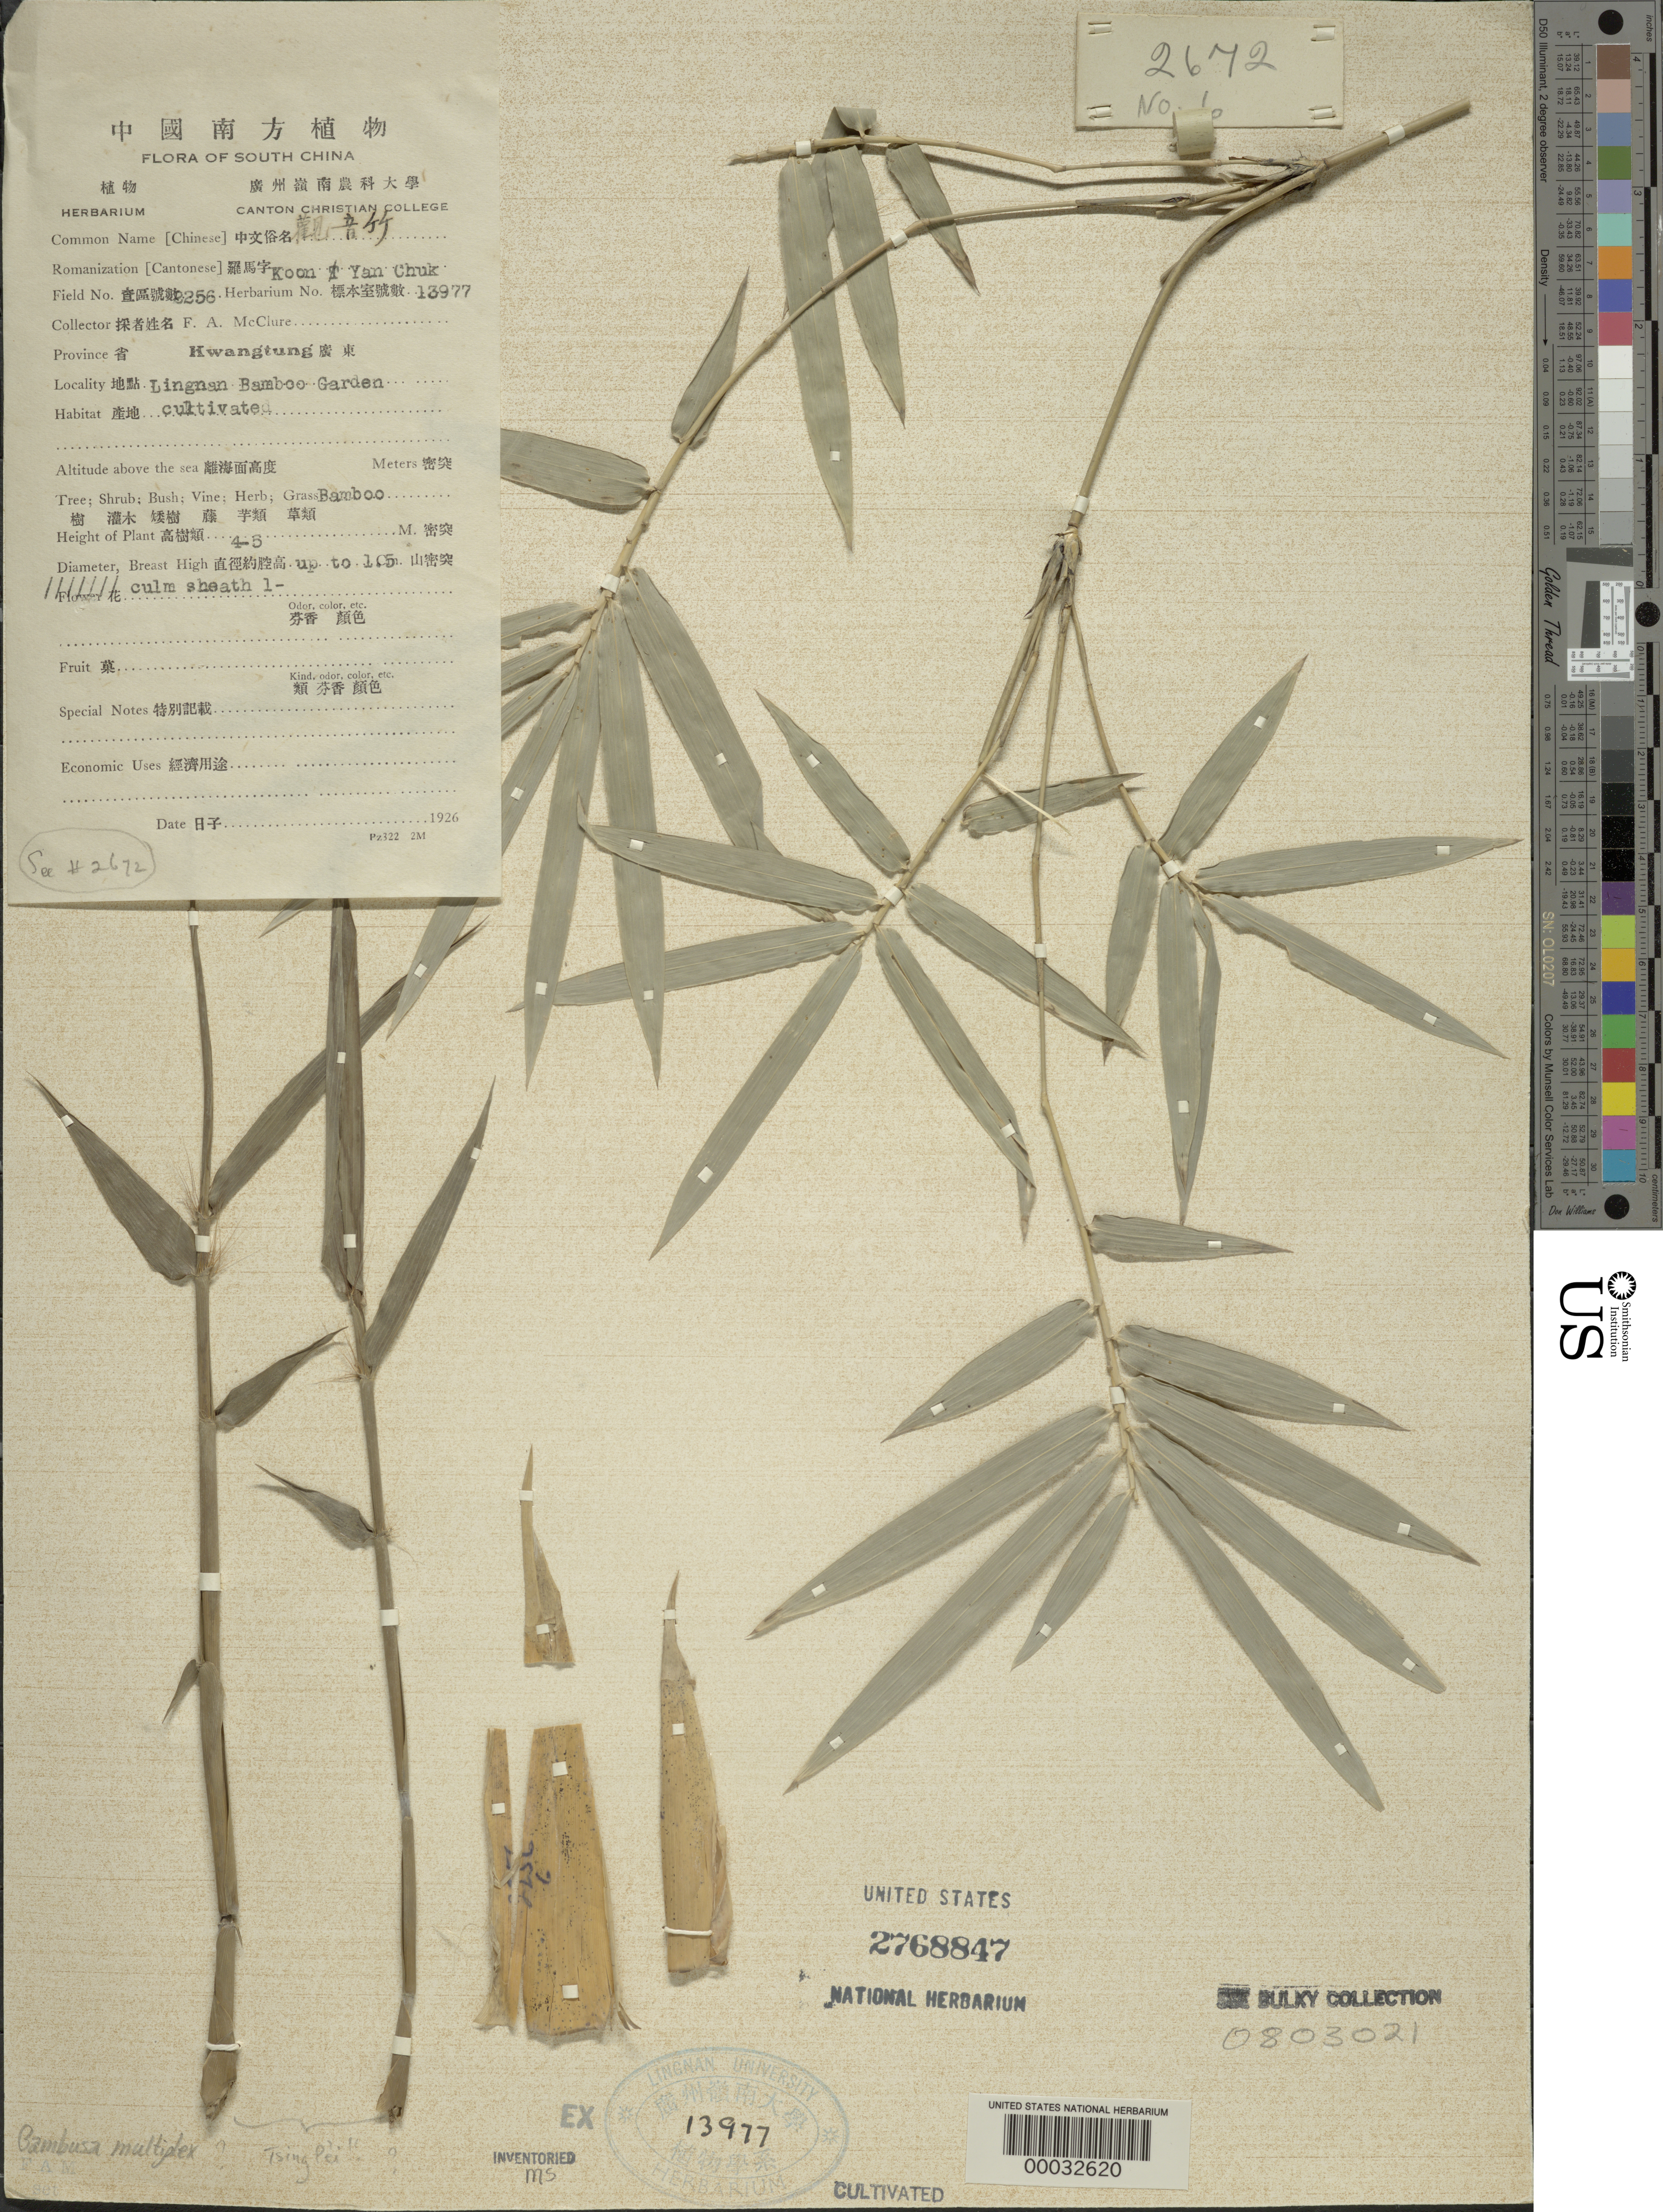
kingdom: Plantae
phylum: Tracheophyta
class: Liliopsida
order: Poales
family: Poaceae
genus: Bambusa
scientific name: Bambusa multiplex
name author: (Lour.) Raeusch. ex Schult. & Schult. f.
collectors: F. A. McClure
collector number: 2256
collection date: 1925-09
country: China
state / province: Guangdong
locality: Lingnan university bamboo garden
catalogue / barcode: US 2768847